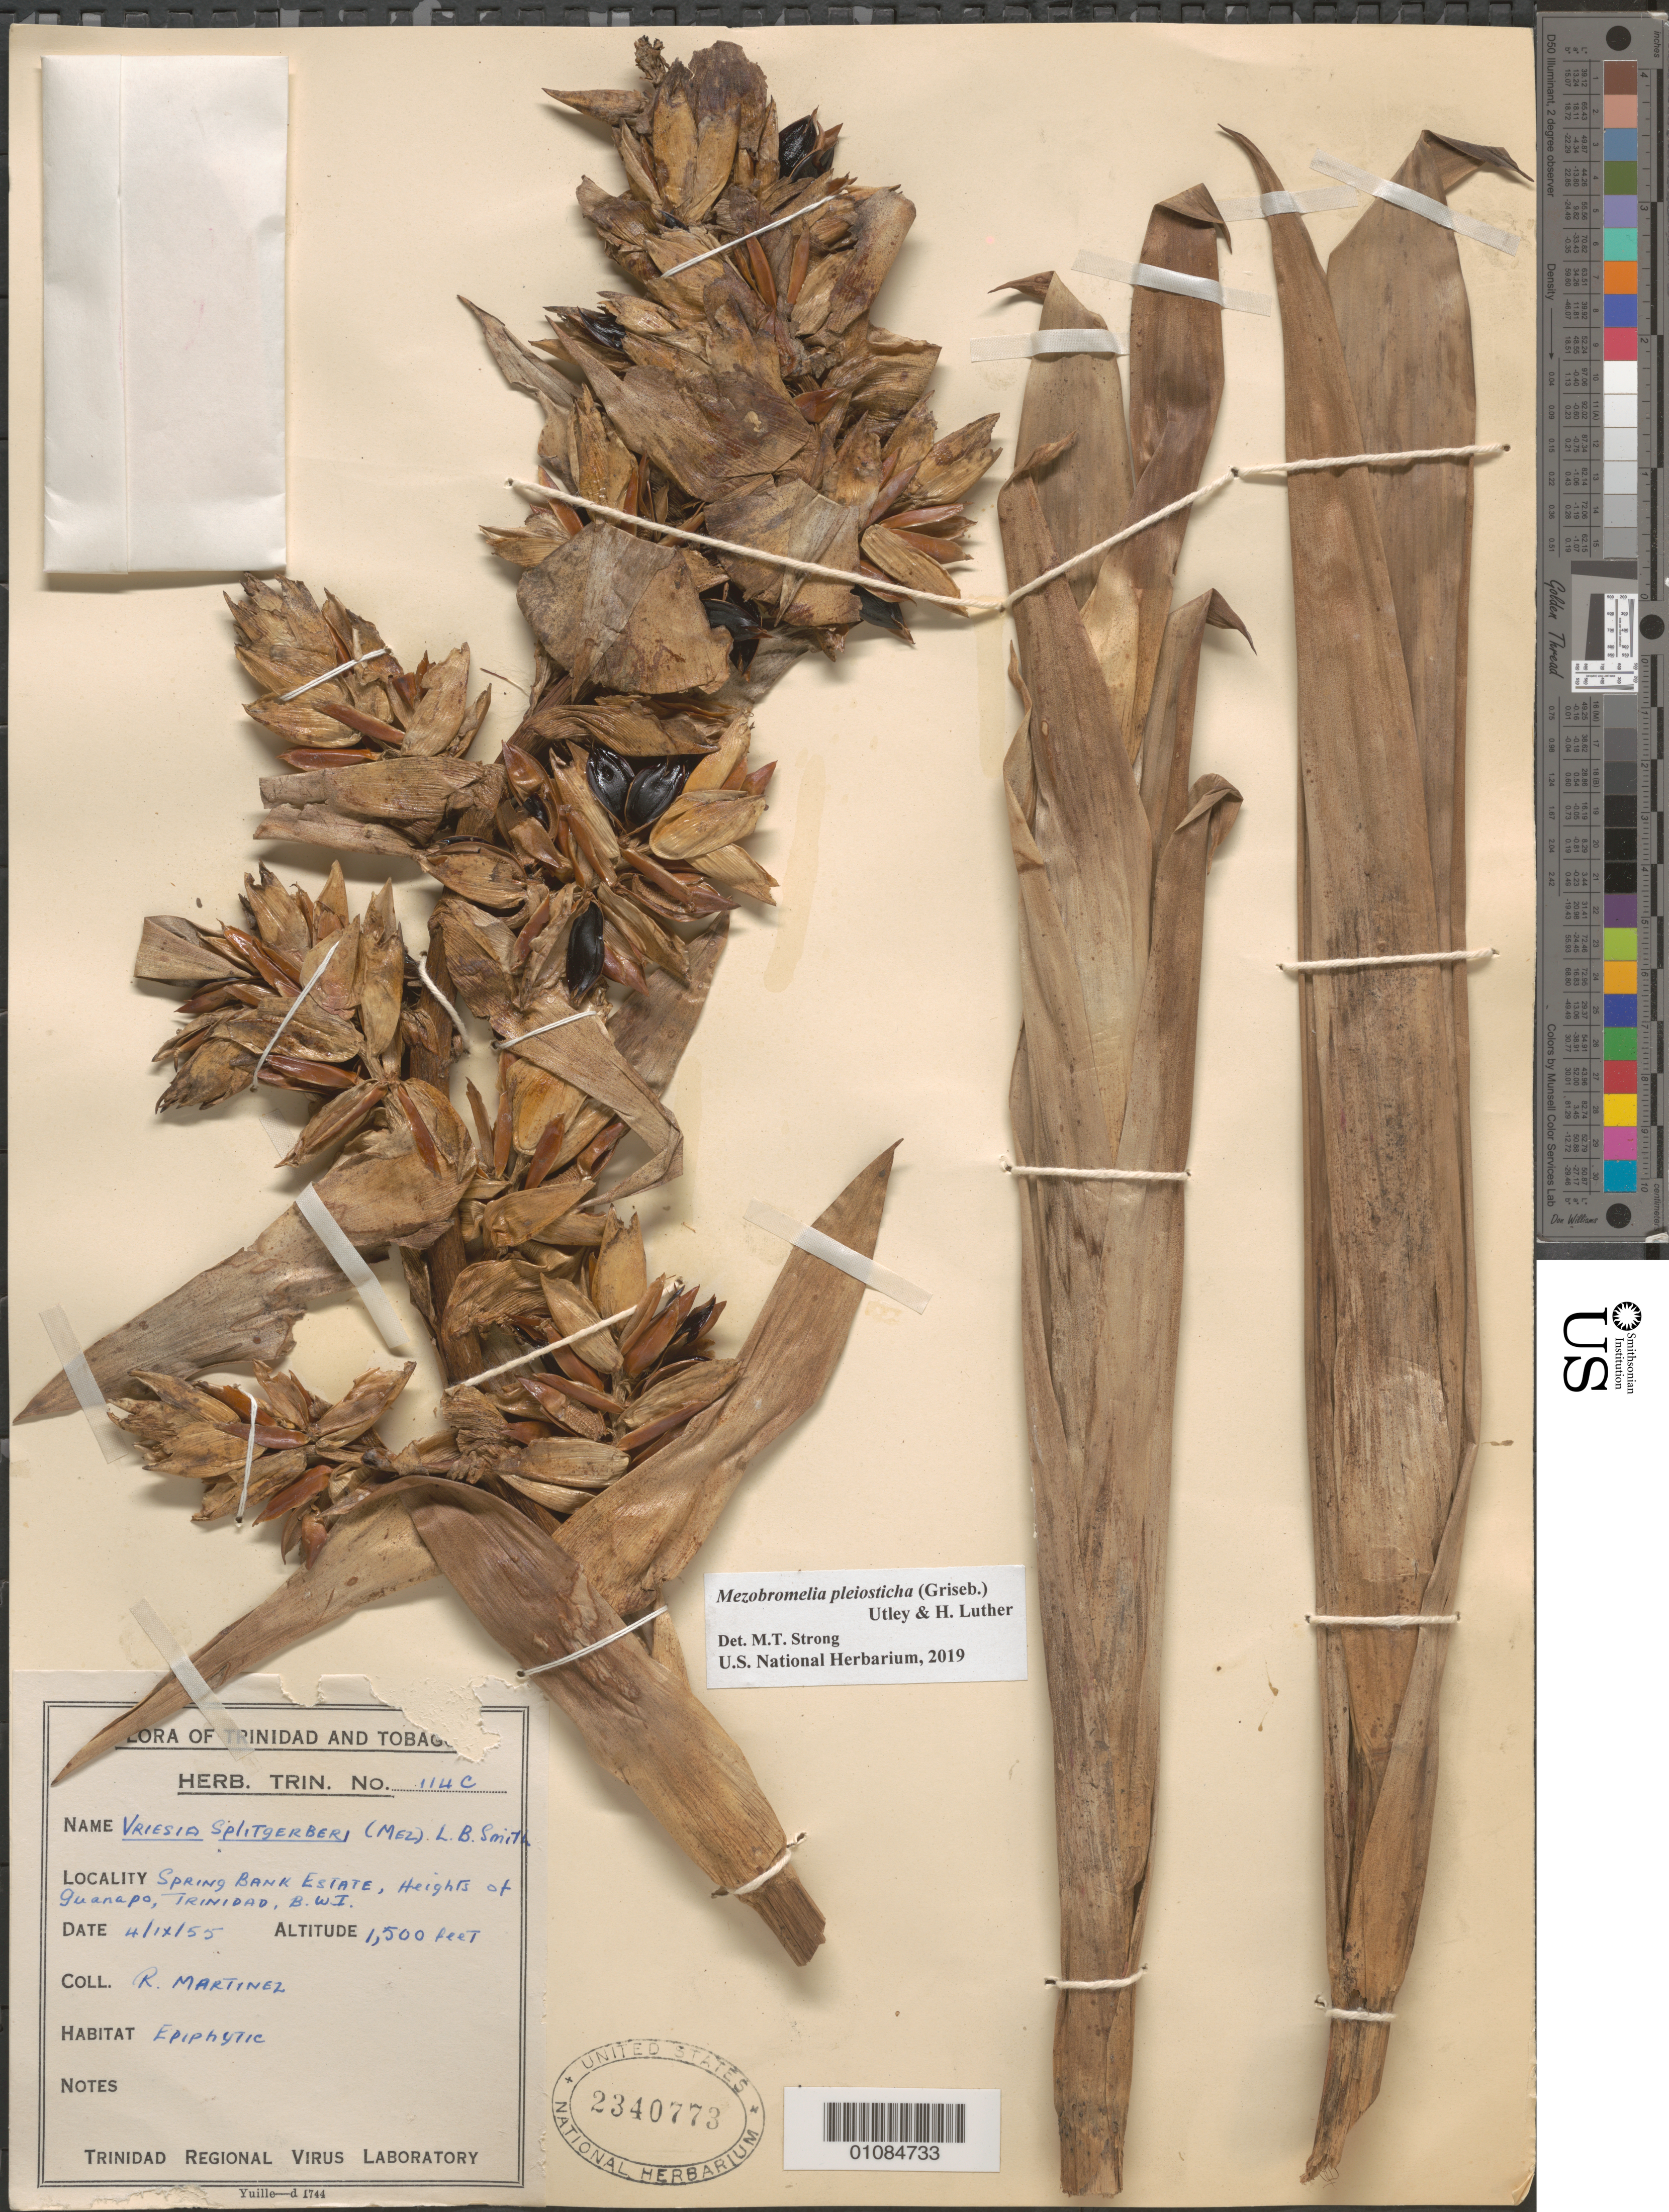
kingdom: Plantae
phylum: Tracheophyta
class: Liliopsida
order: Poales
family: Bromeliaceae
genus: Mezobromelia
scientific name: Mezobromelia pleiosticha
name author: (Griseb.) Utley & H. Luther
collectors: R. Martinez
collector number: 114C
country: Trinidad and Tobago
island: Trinidad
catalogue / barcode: US 2340773